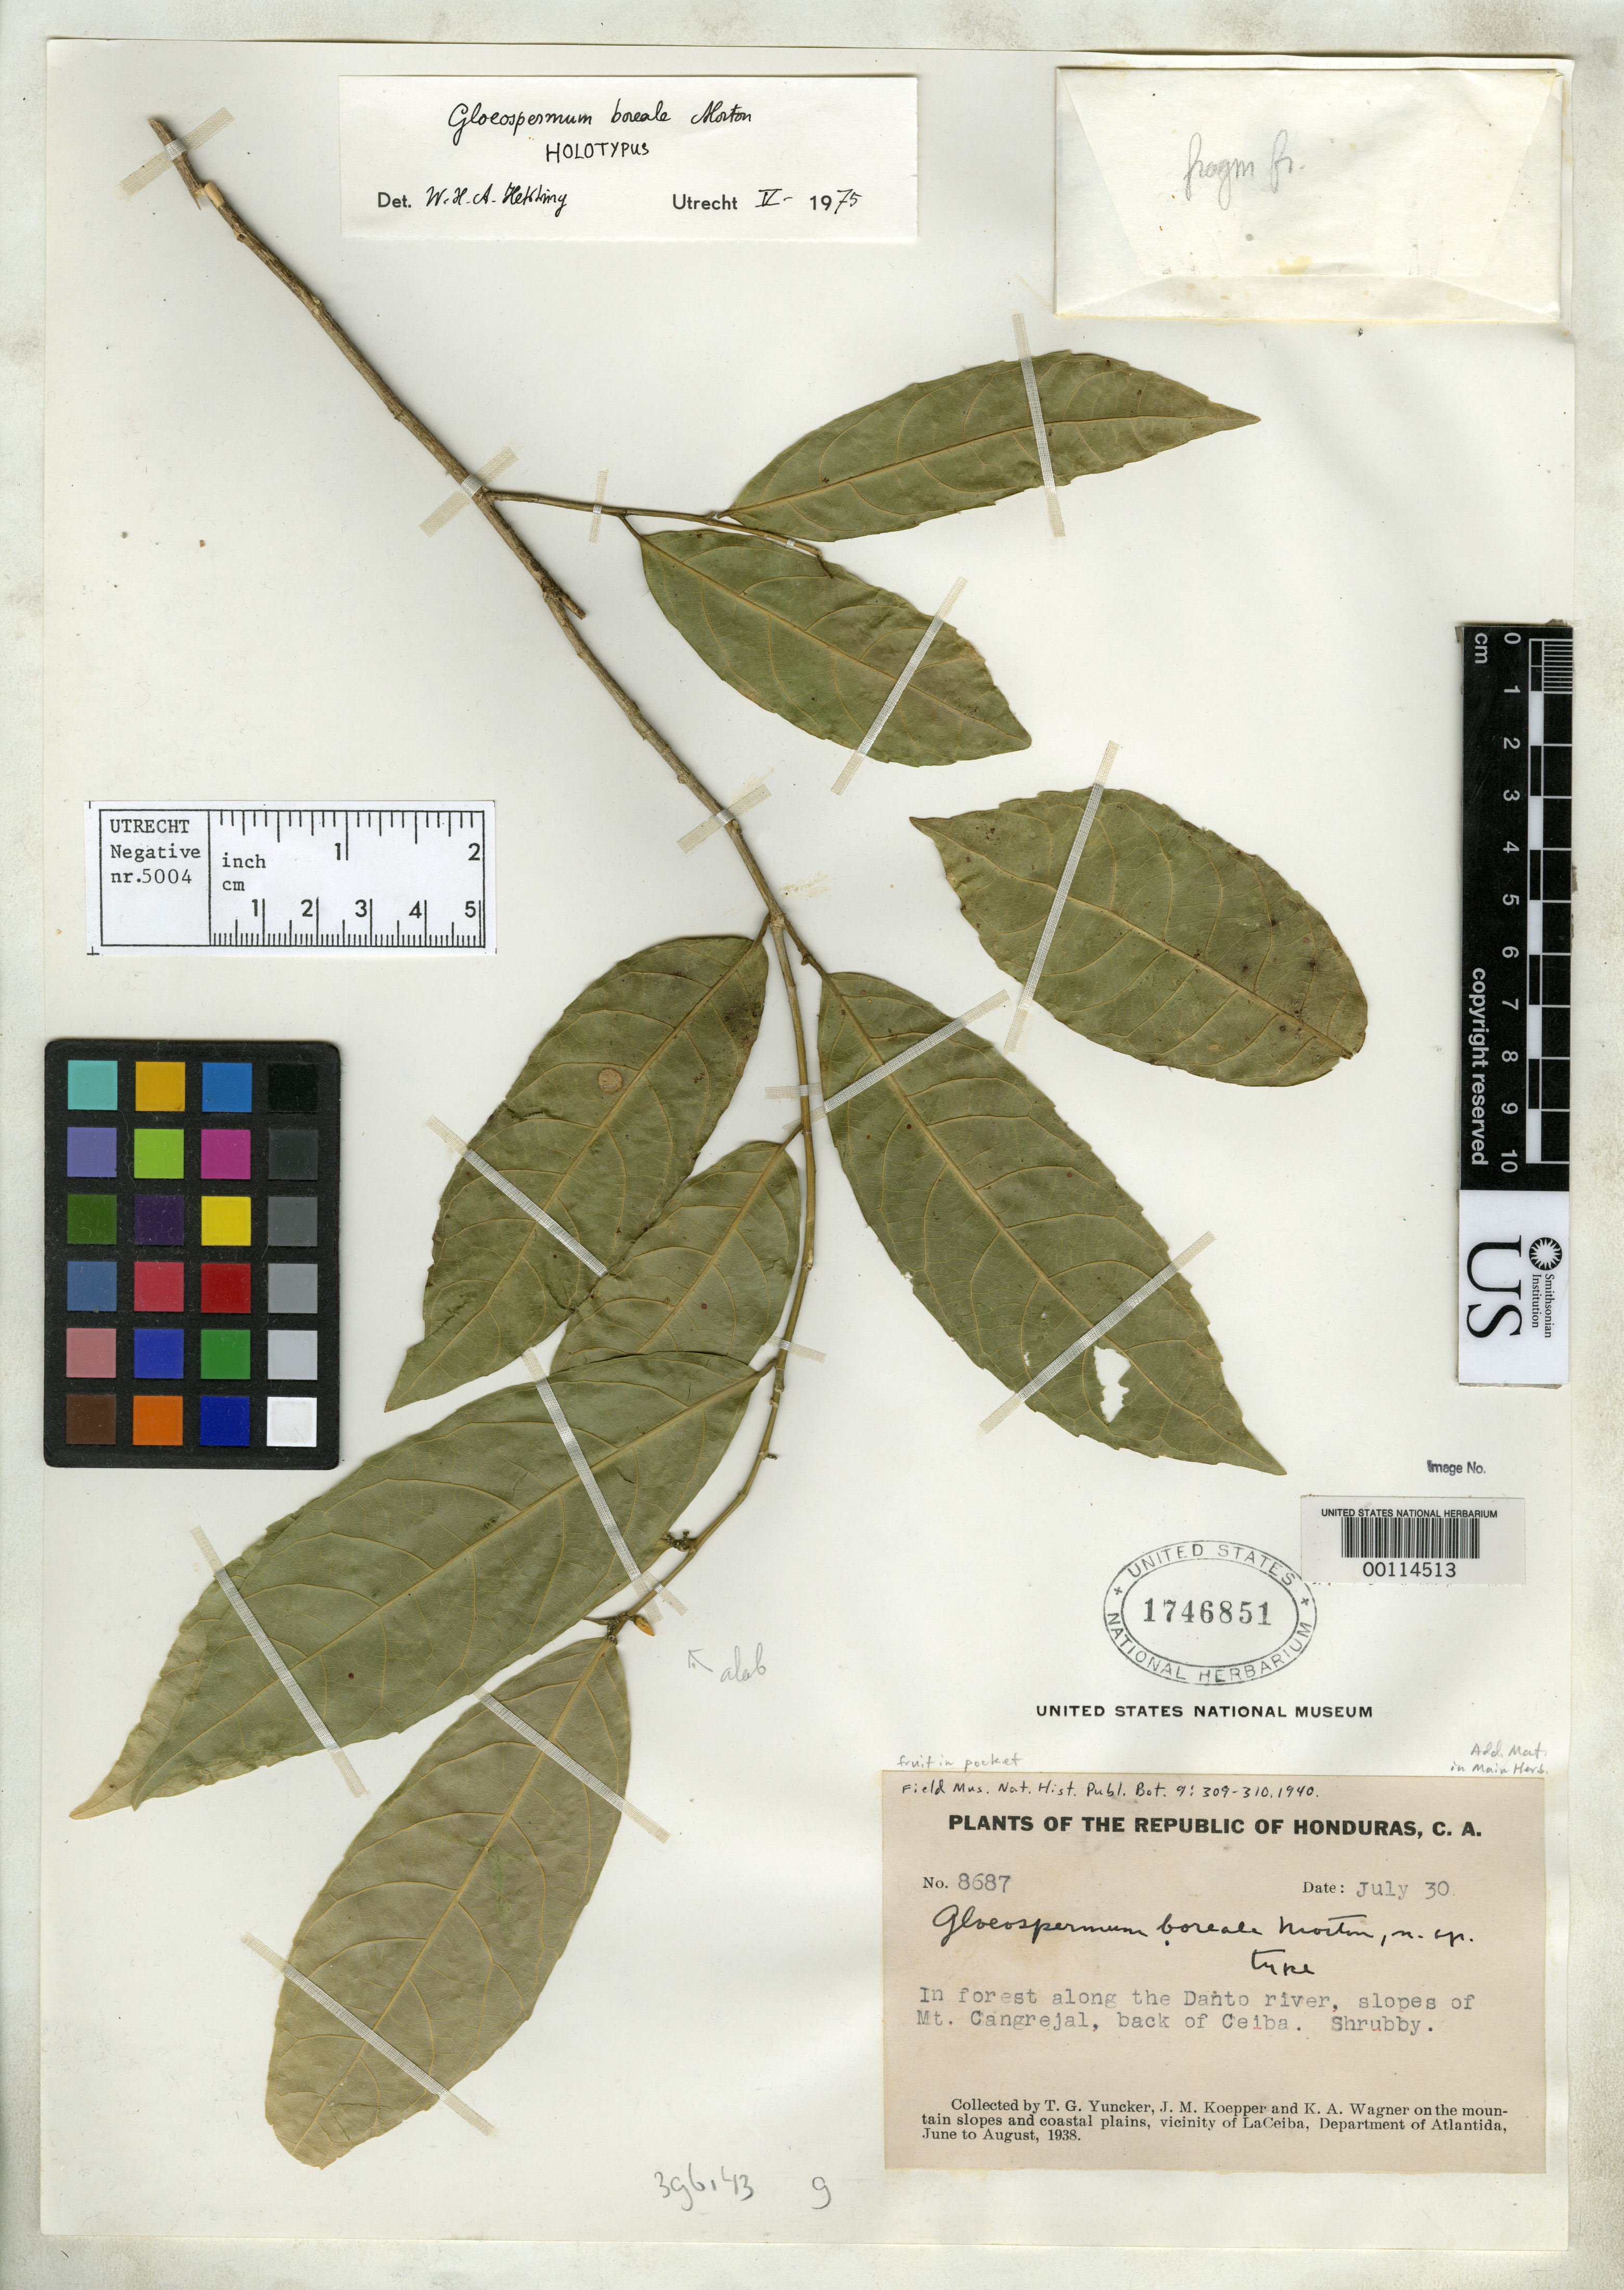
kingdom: Plantae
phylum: Tracheophyta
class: Magnoliopsida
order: Malpighiales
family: Violaceae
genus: Gloeospermum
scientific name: Gloeospermum boreale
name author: C.V. Morton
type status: Holotype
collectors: T. G. Yuncker, J. M. Koepper & K. A. Wagner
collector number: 8687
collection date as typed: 30 Jul 1938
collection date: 1938-07-30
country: Honduras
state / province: Atlántida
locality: Along Danto River, near slopes of Mt. Cangrejal, back of Ceiba.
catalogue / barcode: US 1746851